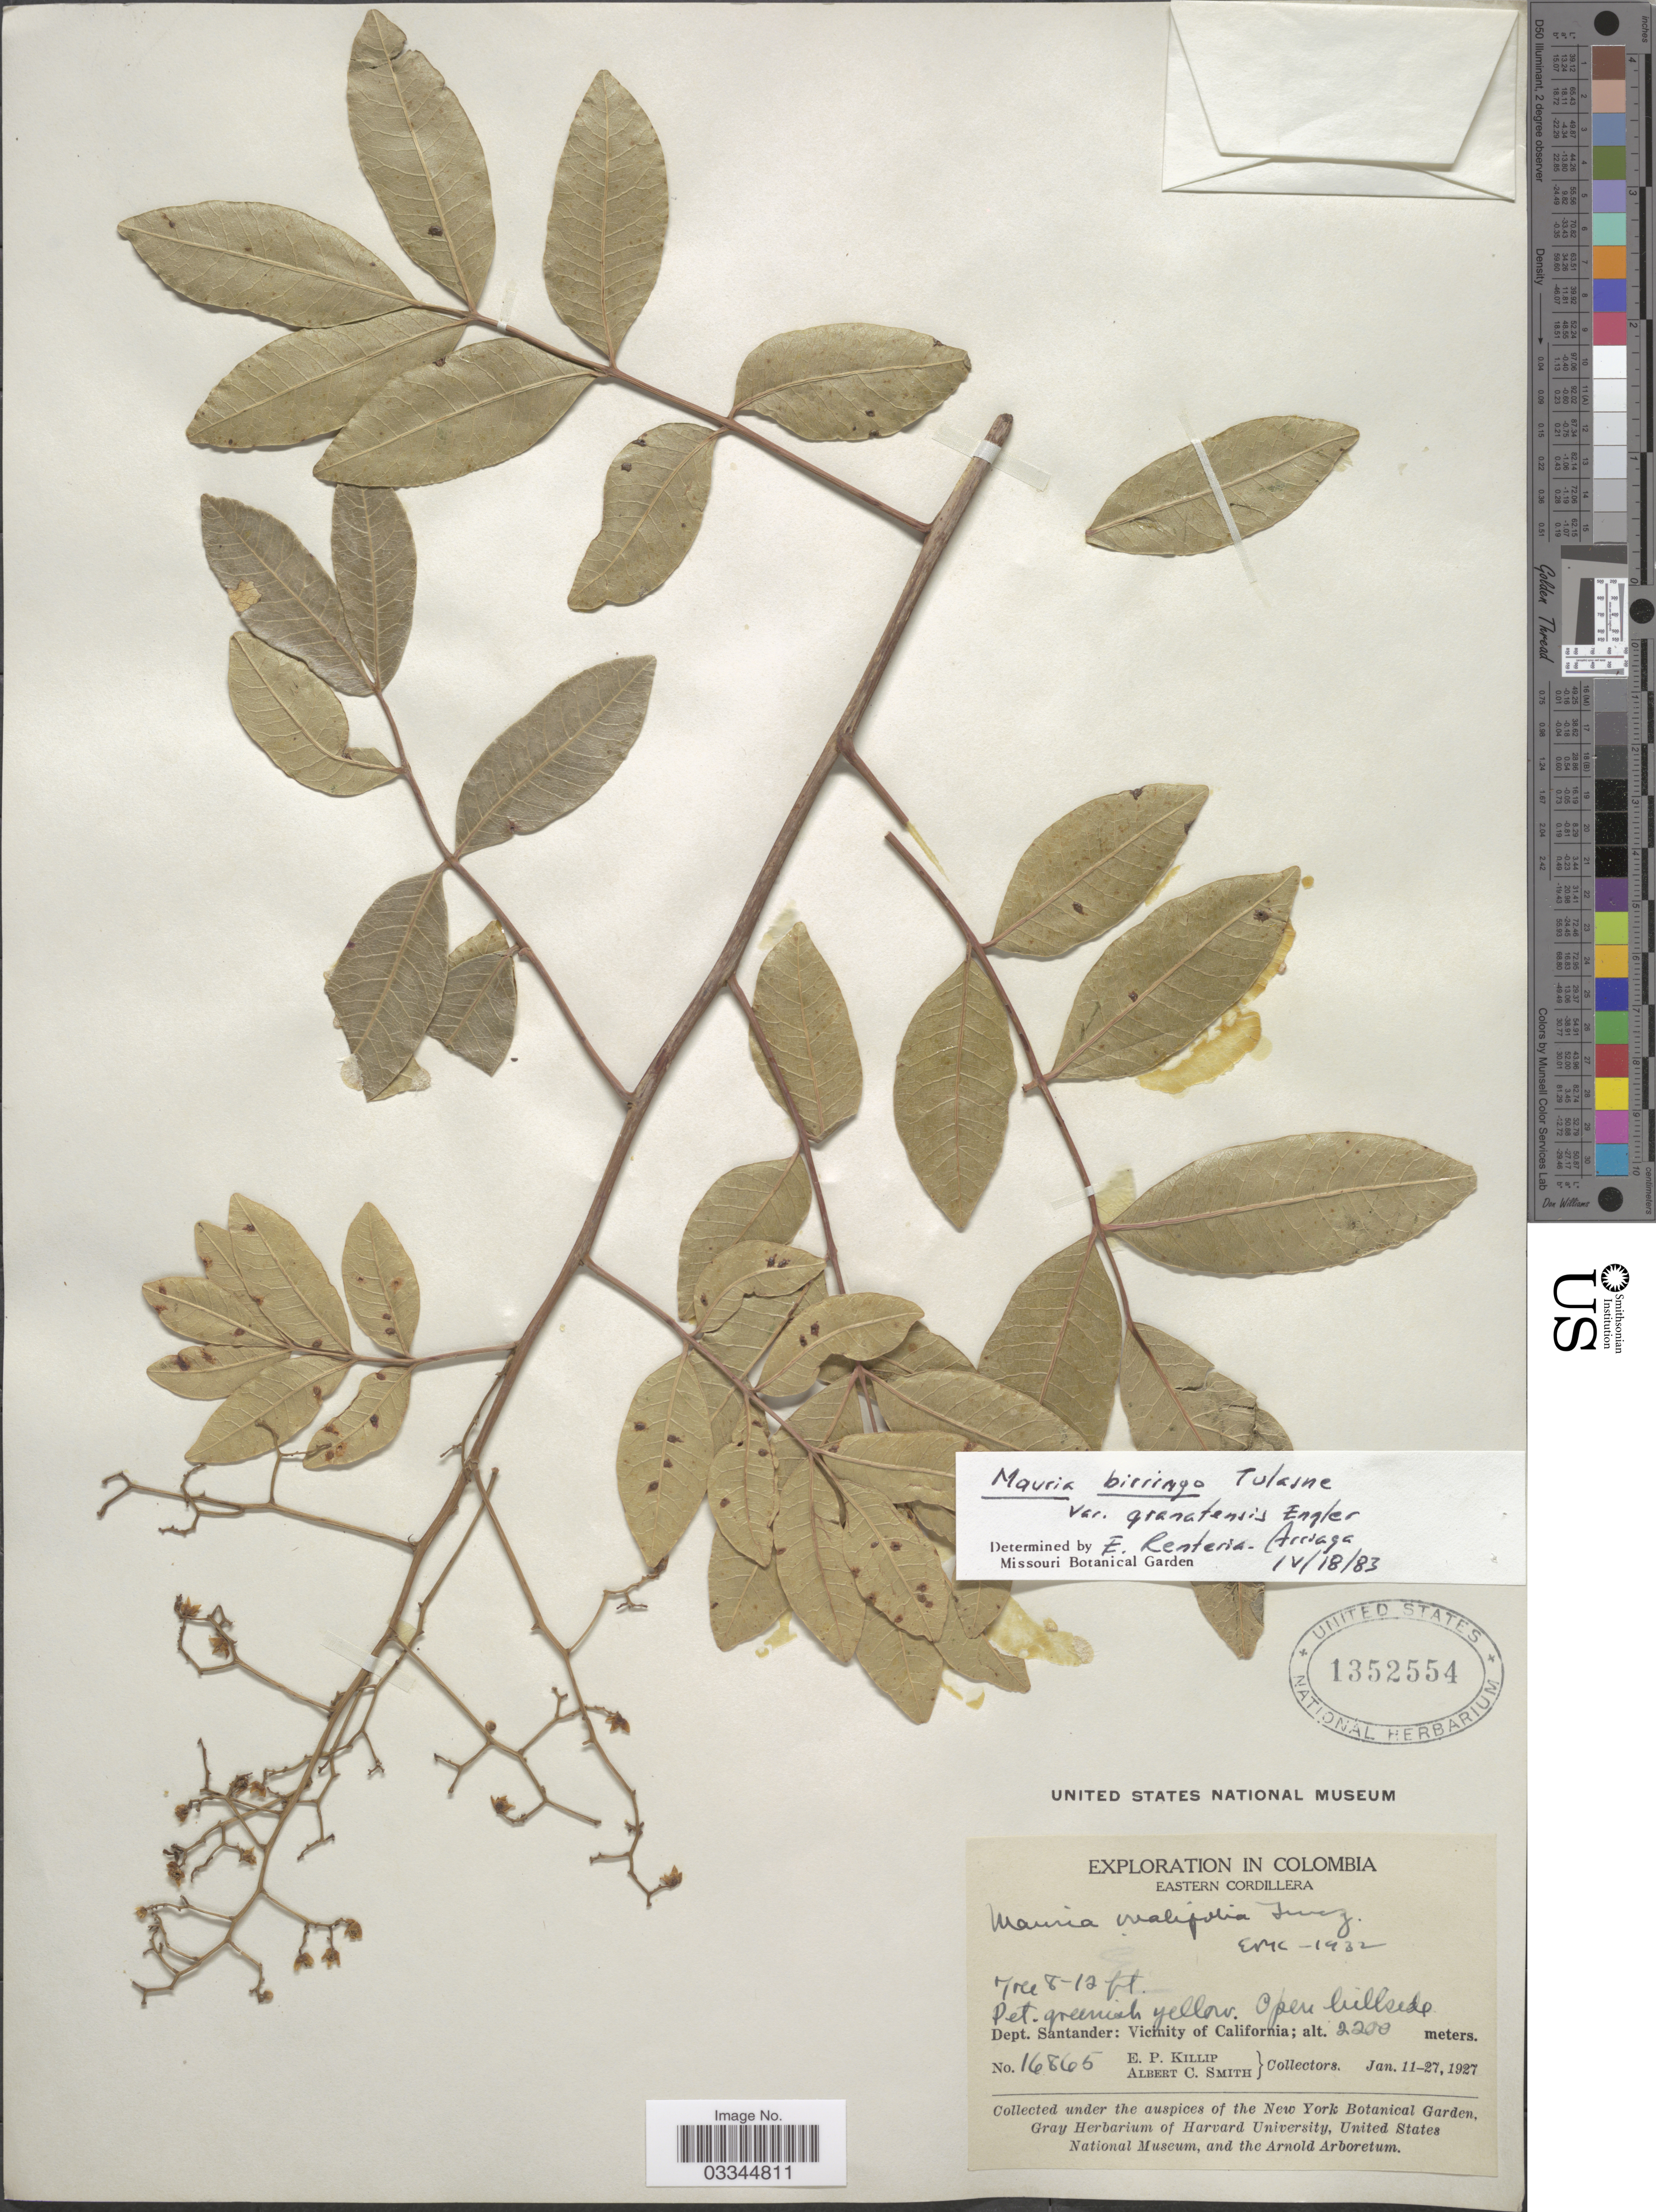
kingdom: Plantae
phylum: Tracheophyta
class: Magnoliopsida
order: Sapindales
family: Anacardiaceae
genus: Mauria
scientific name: Mauria biringo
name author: Tul.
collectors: E. P. Killip & A. C. Smith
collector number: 16865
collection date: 1927-01-11/1927-01-27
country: Colombia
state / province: Santander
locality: Eastern Cordillera, Dept. Santander: Vicinity of California.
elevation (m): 2200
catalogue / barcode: US 1352554